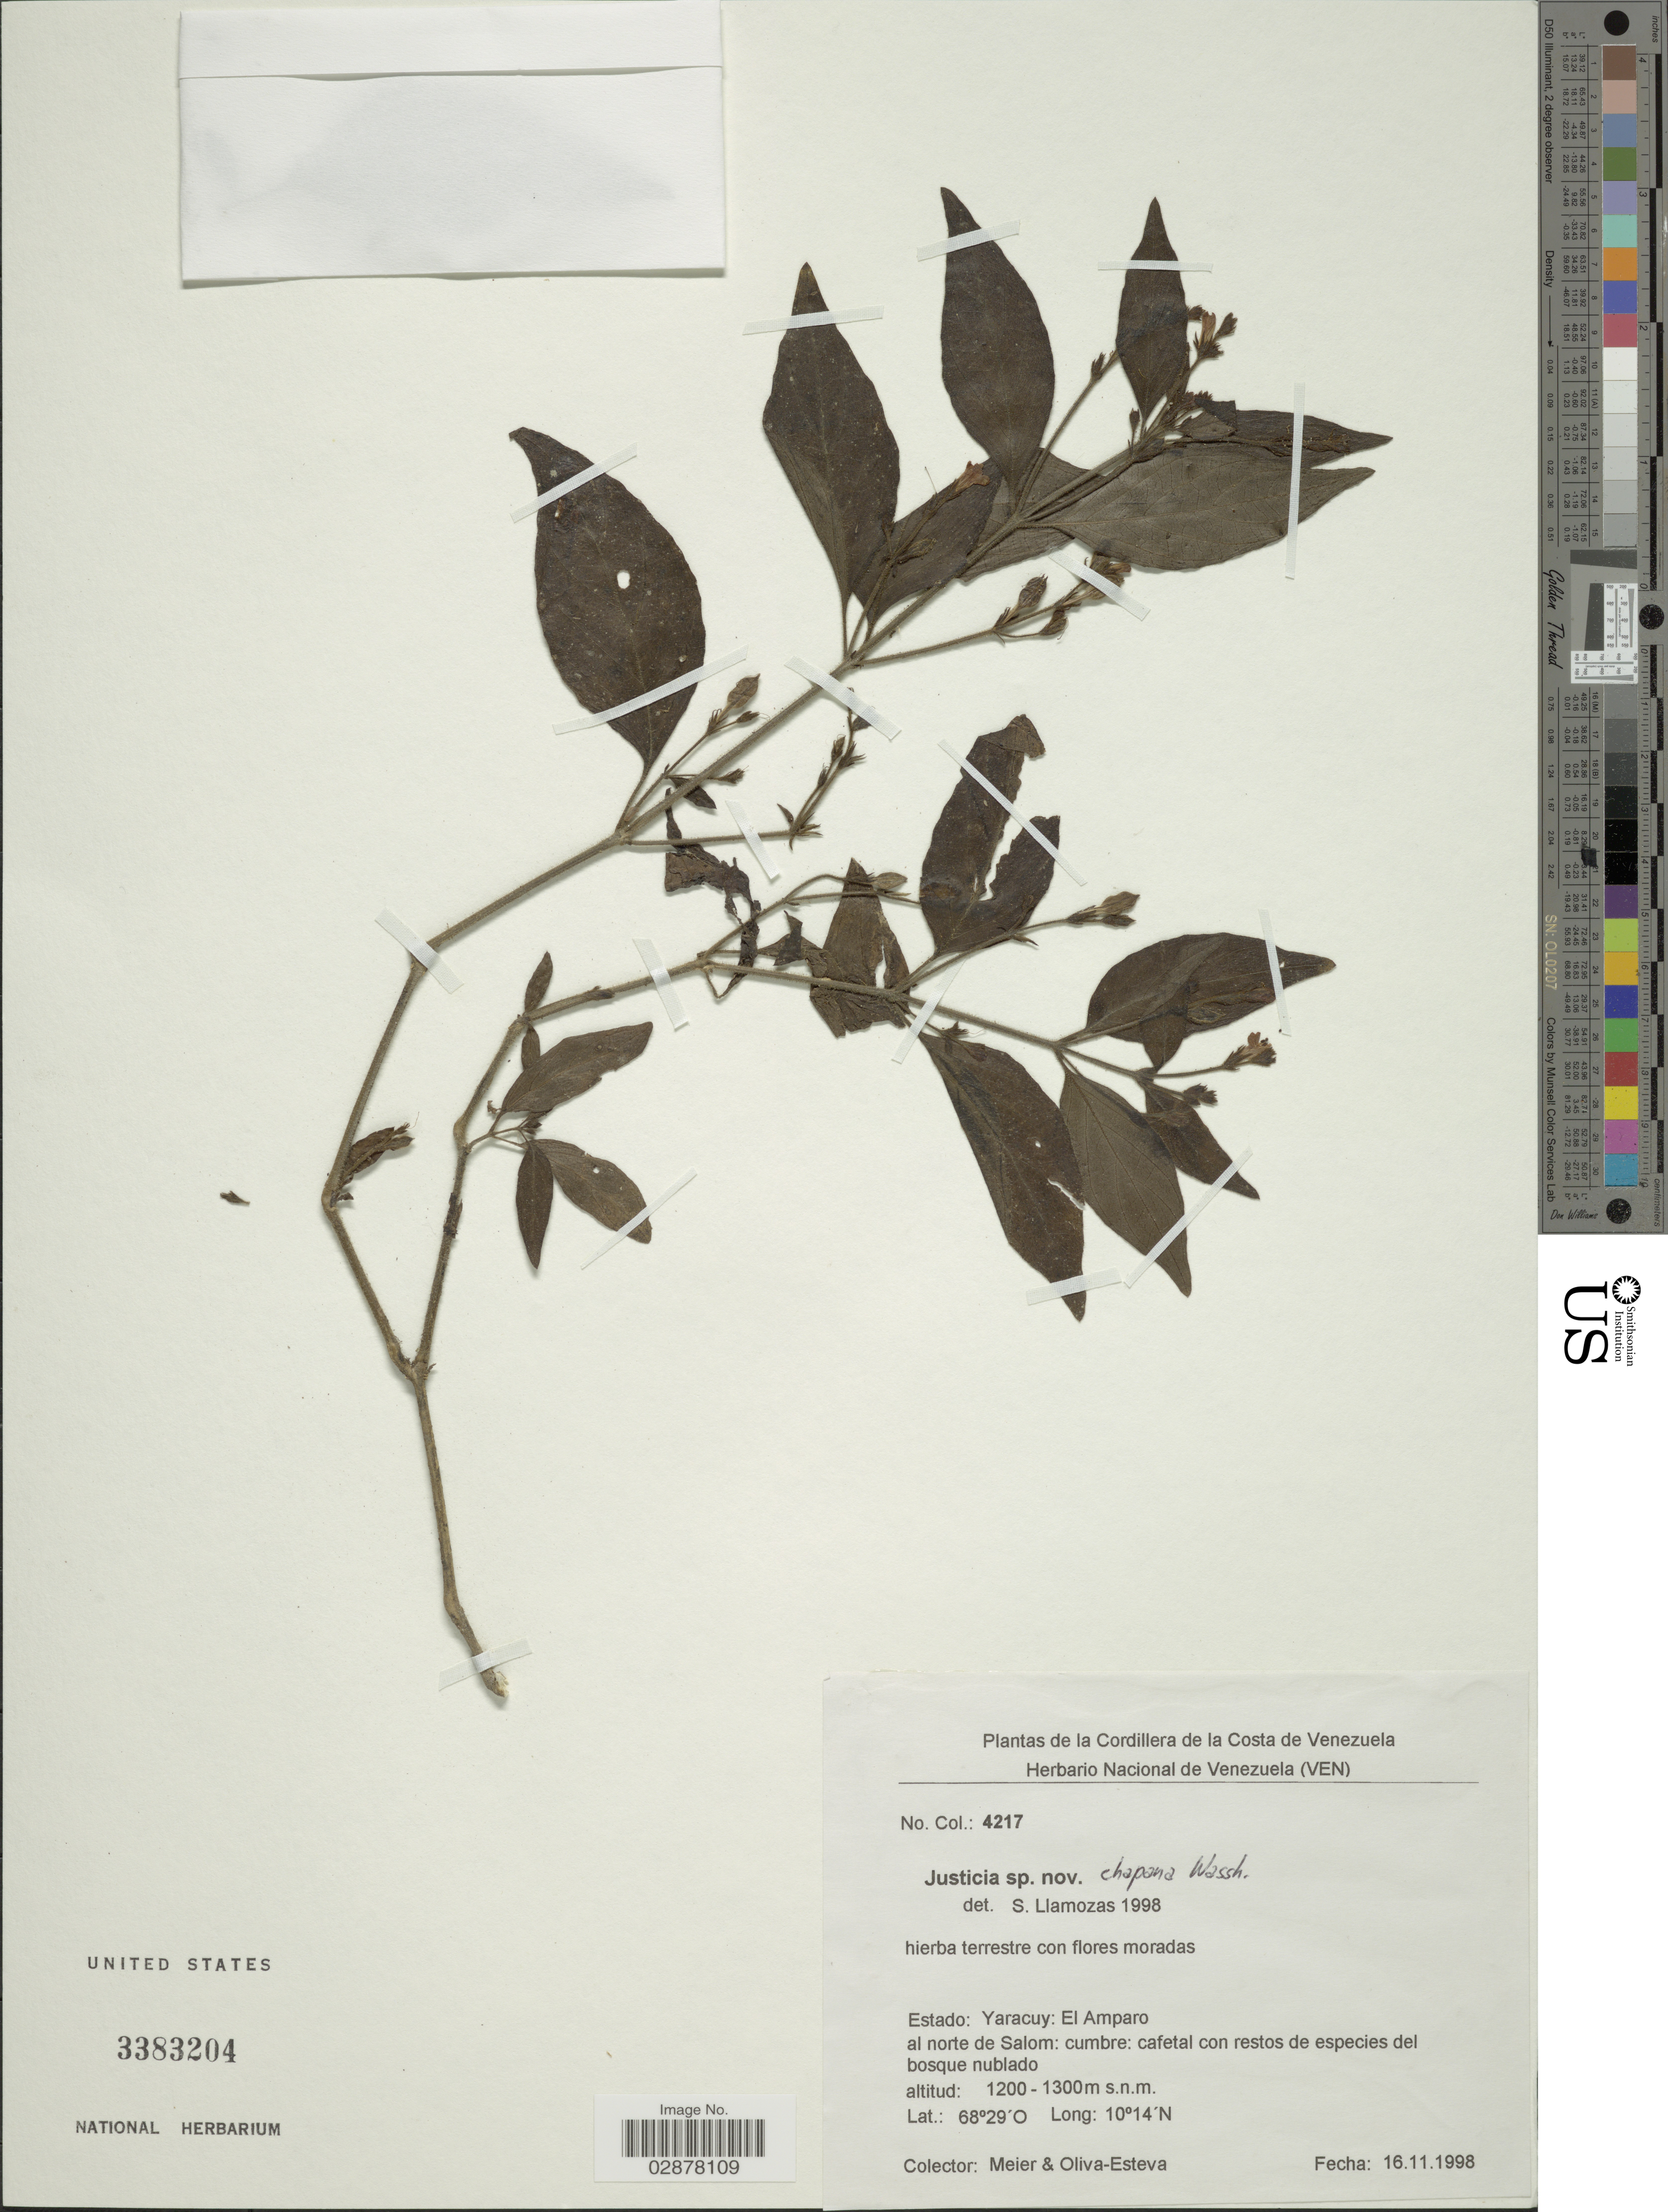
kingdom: Plantae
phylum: Tracheophyta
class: Magnoliopsida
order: Lamiales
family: Acanthaceae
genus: Justicia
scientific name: Justicia chapana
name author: Wassh.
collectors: Meier & -. Oliva-esteva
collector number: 4217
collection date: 1998-11-16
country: Venezuela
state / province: Yaracuy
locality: El Amparo, al norte de Salom.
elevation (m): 1200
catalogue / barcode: US 3383204